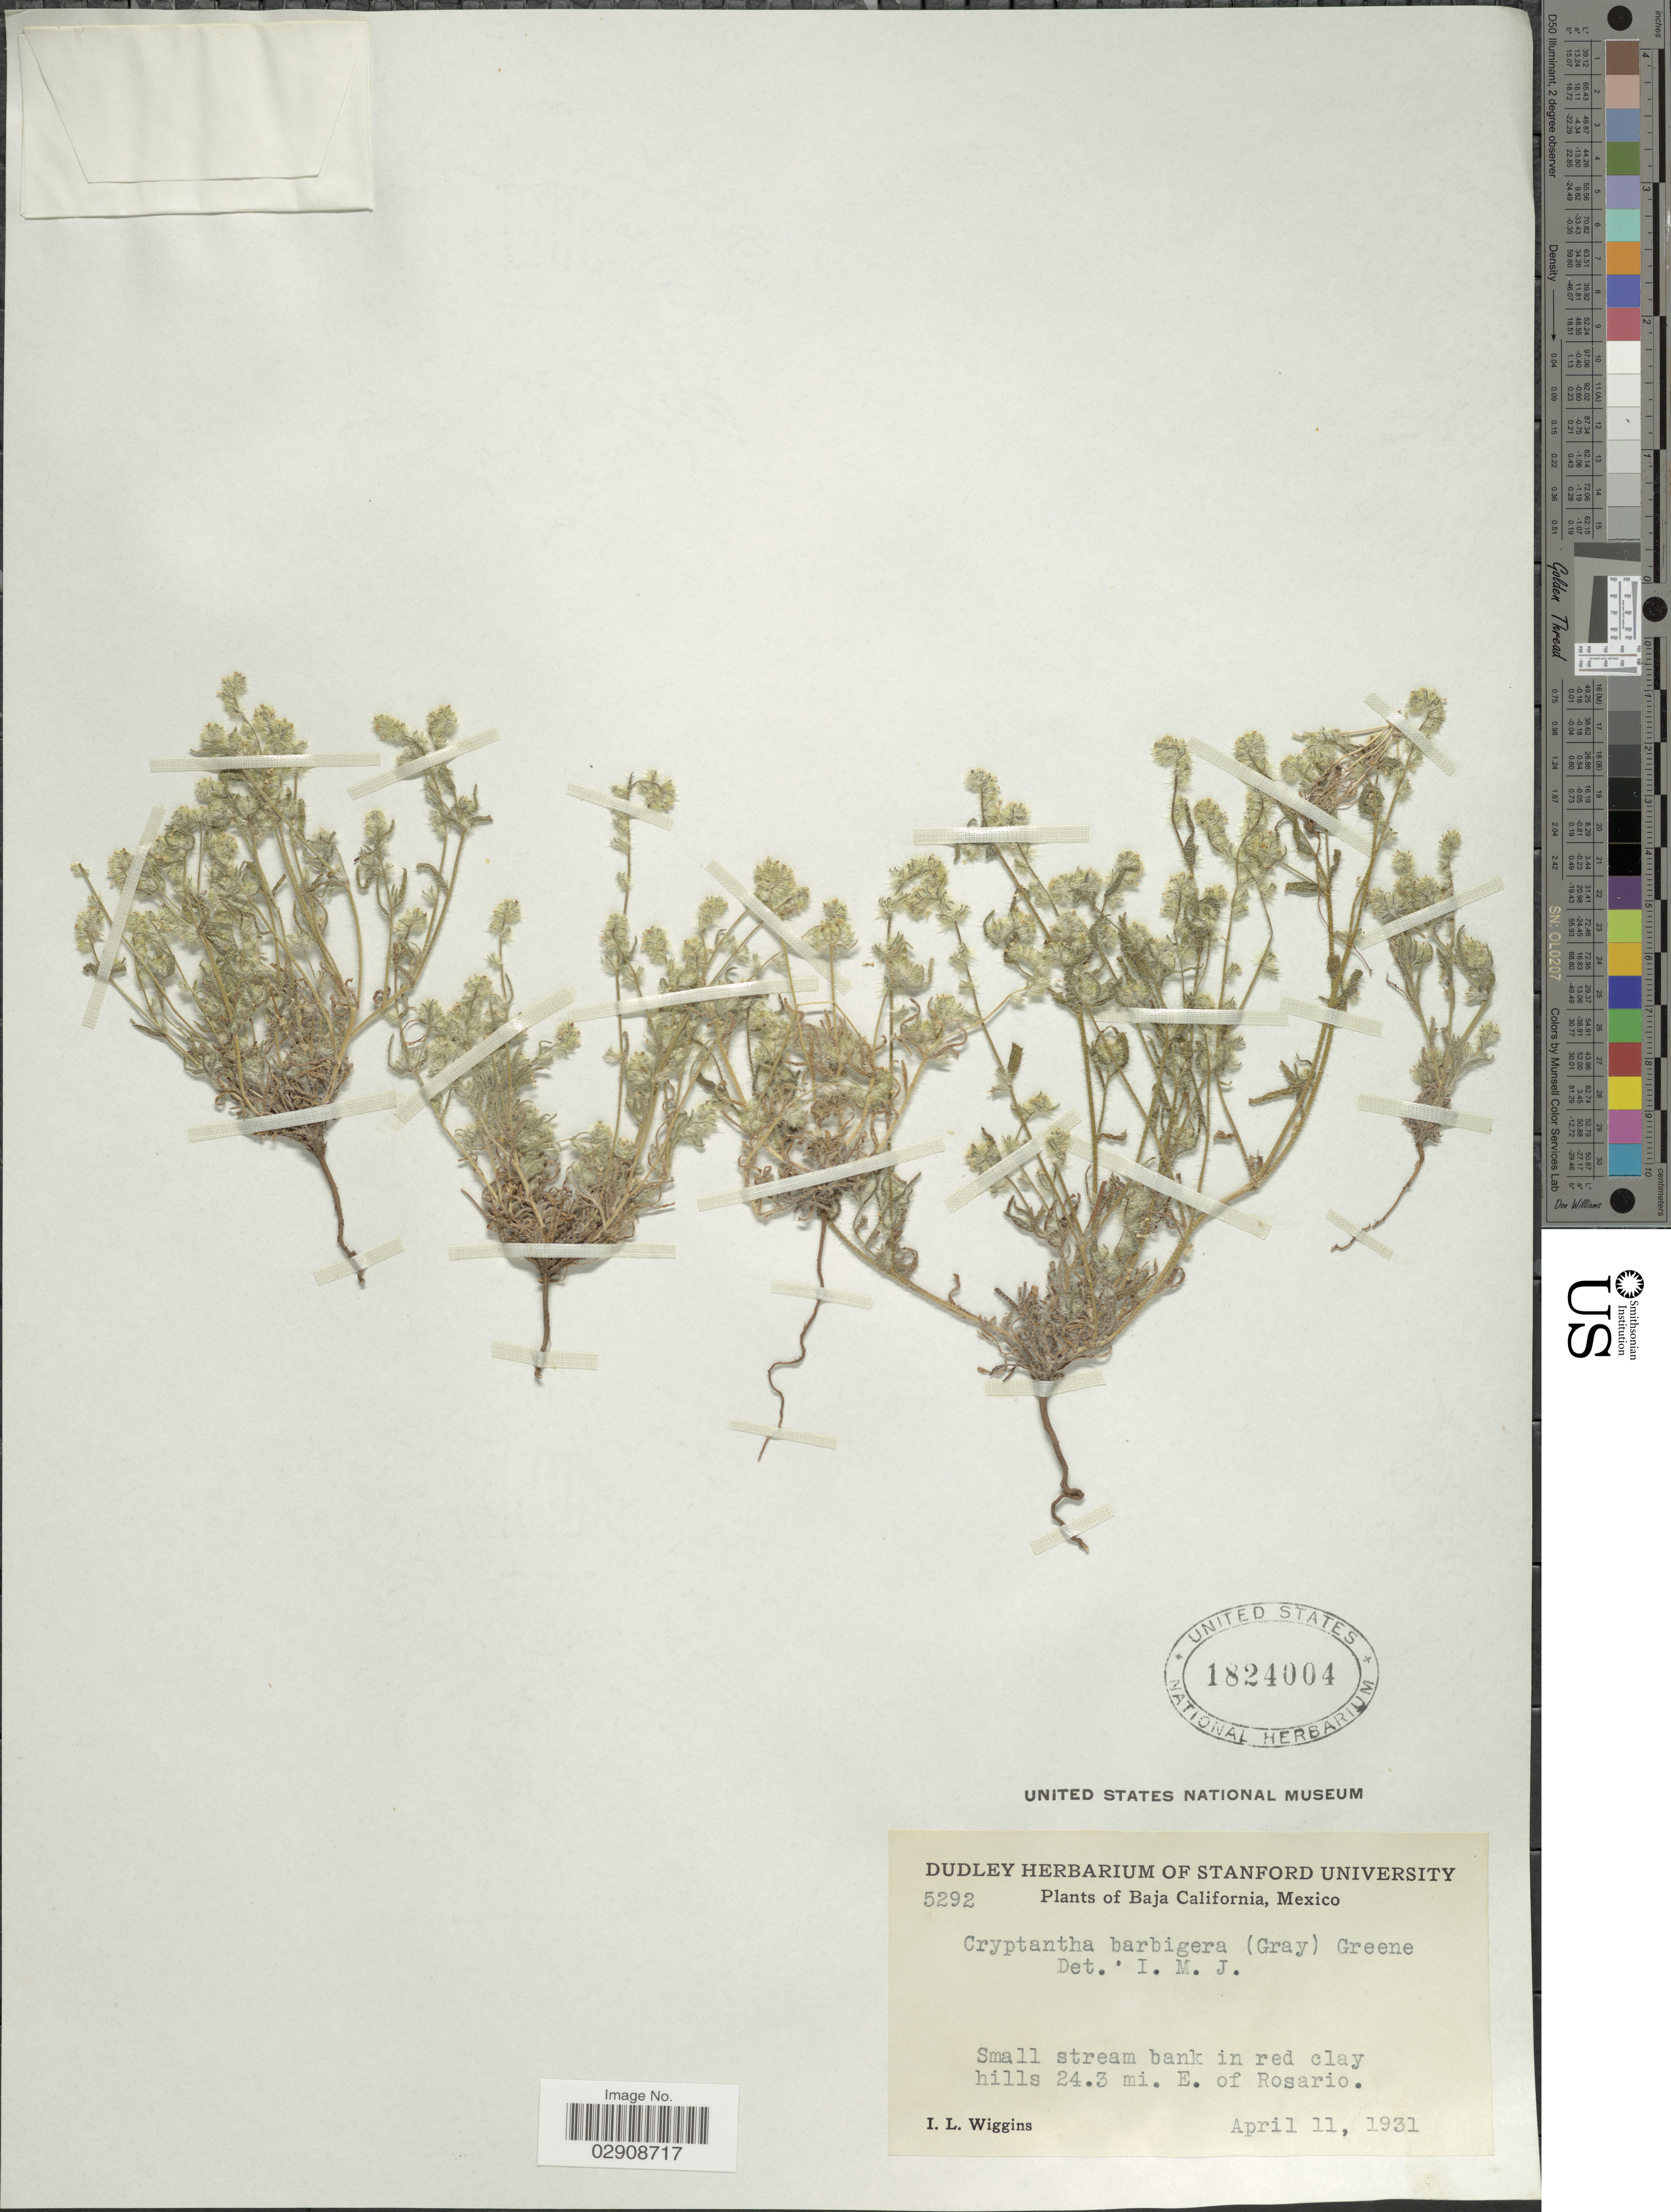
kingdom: Plantae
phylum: Tracheophyta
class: Magnoliopsida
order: Boraginales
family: Boraginaceae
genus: Cryptantha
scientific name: Cryptantha barbigera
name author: (A. Gray) Greene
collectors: I. L. Wiggins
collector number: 5292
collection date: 1931-04-11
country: Mexico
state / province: Baja California Norte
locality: Small stream bank in red clay hills 24.3 mi. E. of Rosario.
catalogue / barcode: US 1824004